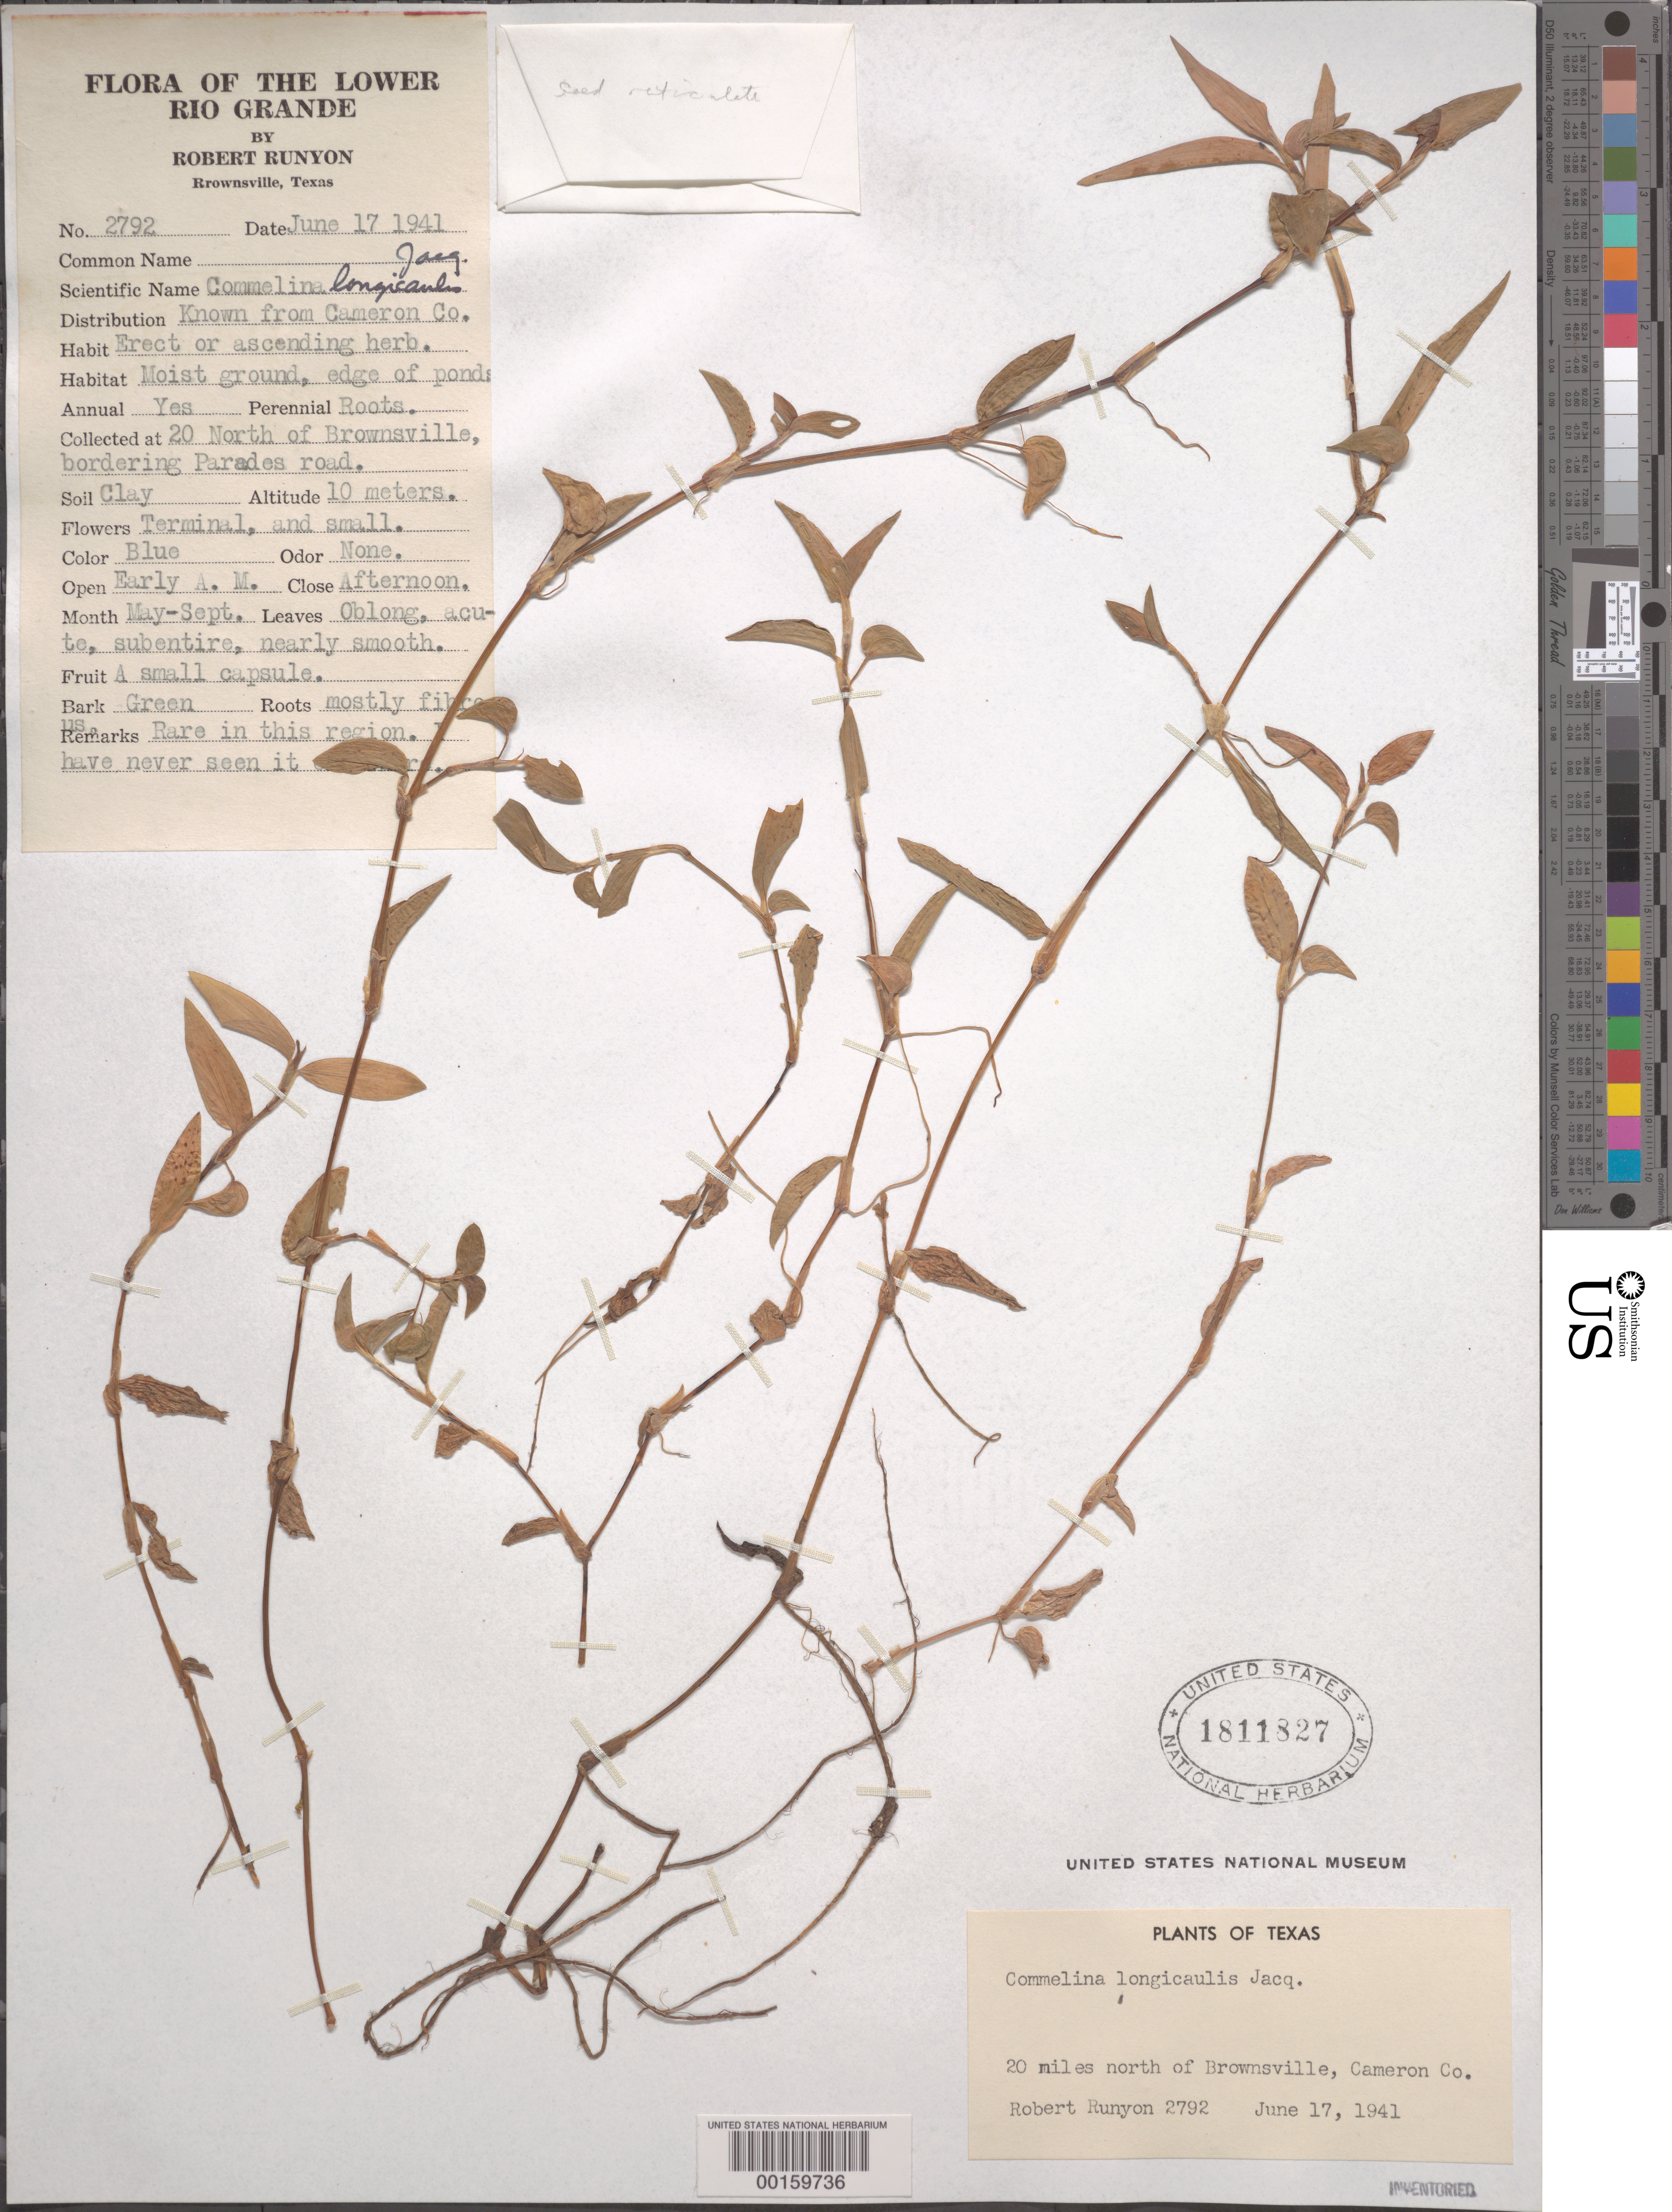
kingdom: Plantae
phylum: Tracheophyta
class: Liliopsida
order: Commelinales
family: Commelinaceae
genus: Commelina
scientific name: Commelina diffusa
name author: Burm. f.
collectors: R. Runyon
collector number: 2792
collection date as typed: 17 Jun 1941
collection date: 1941-06-17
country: United States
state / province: Texas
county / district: Cameron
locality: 20 mi n of brownsville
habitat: Moist ground, edge of pond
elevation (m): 10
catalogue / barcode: US 1811827